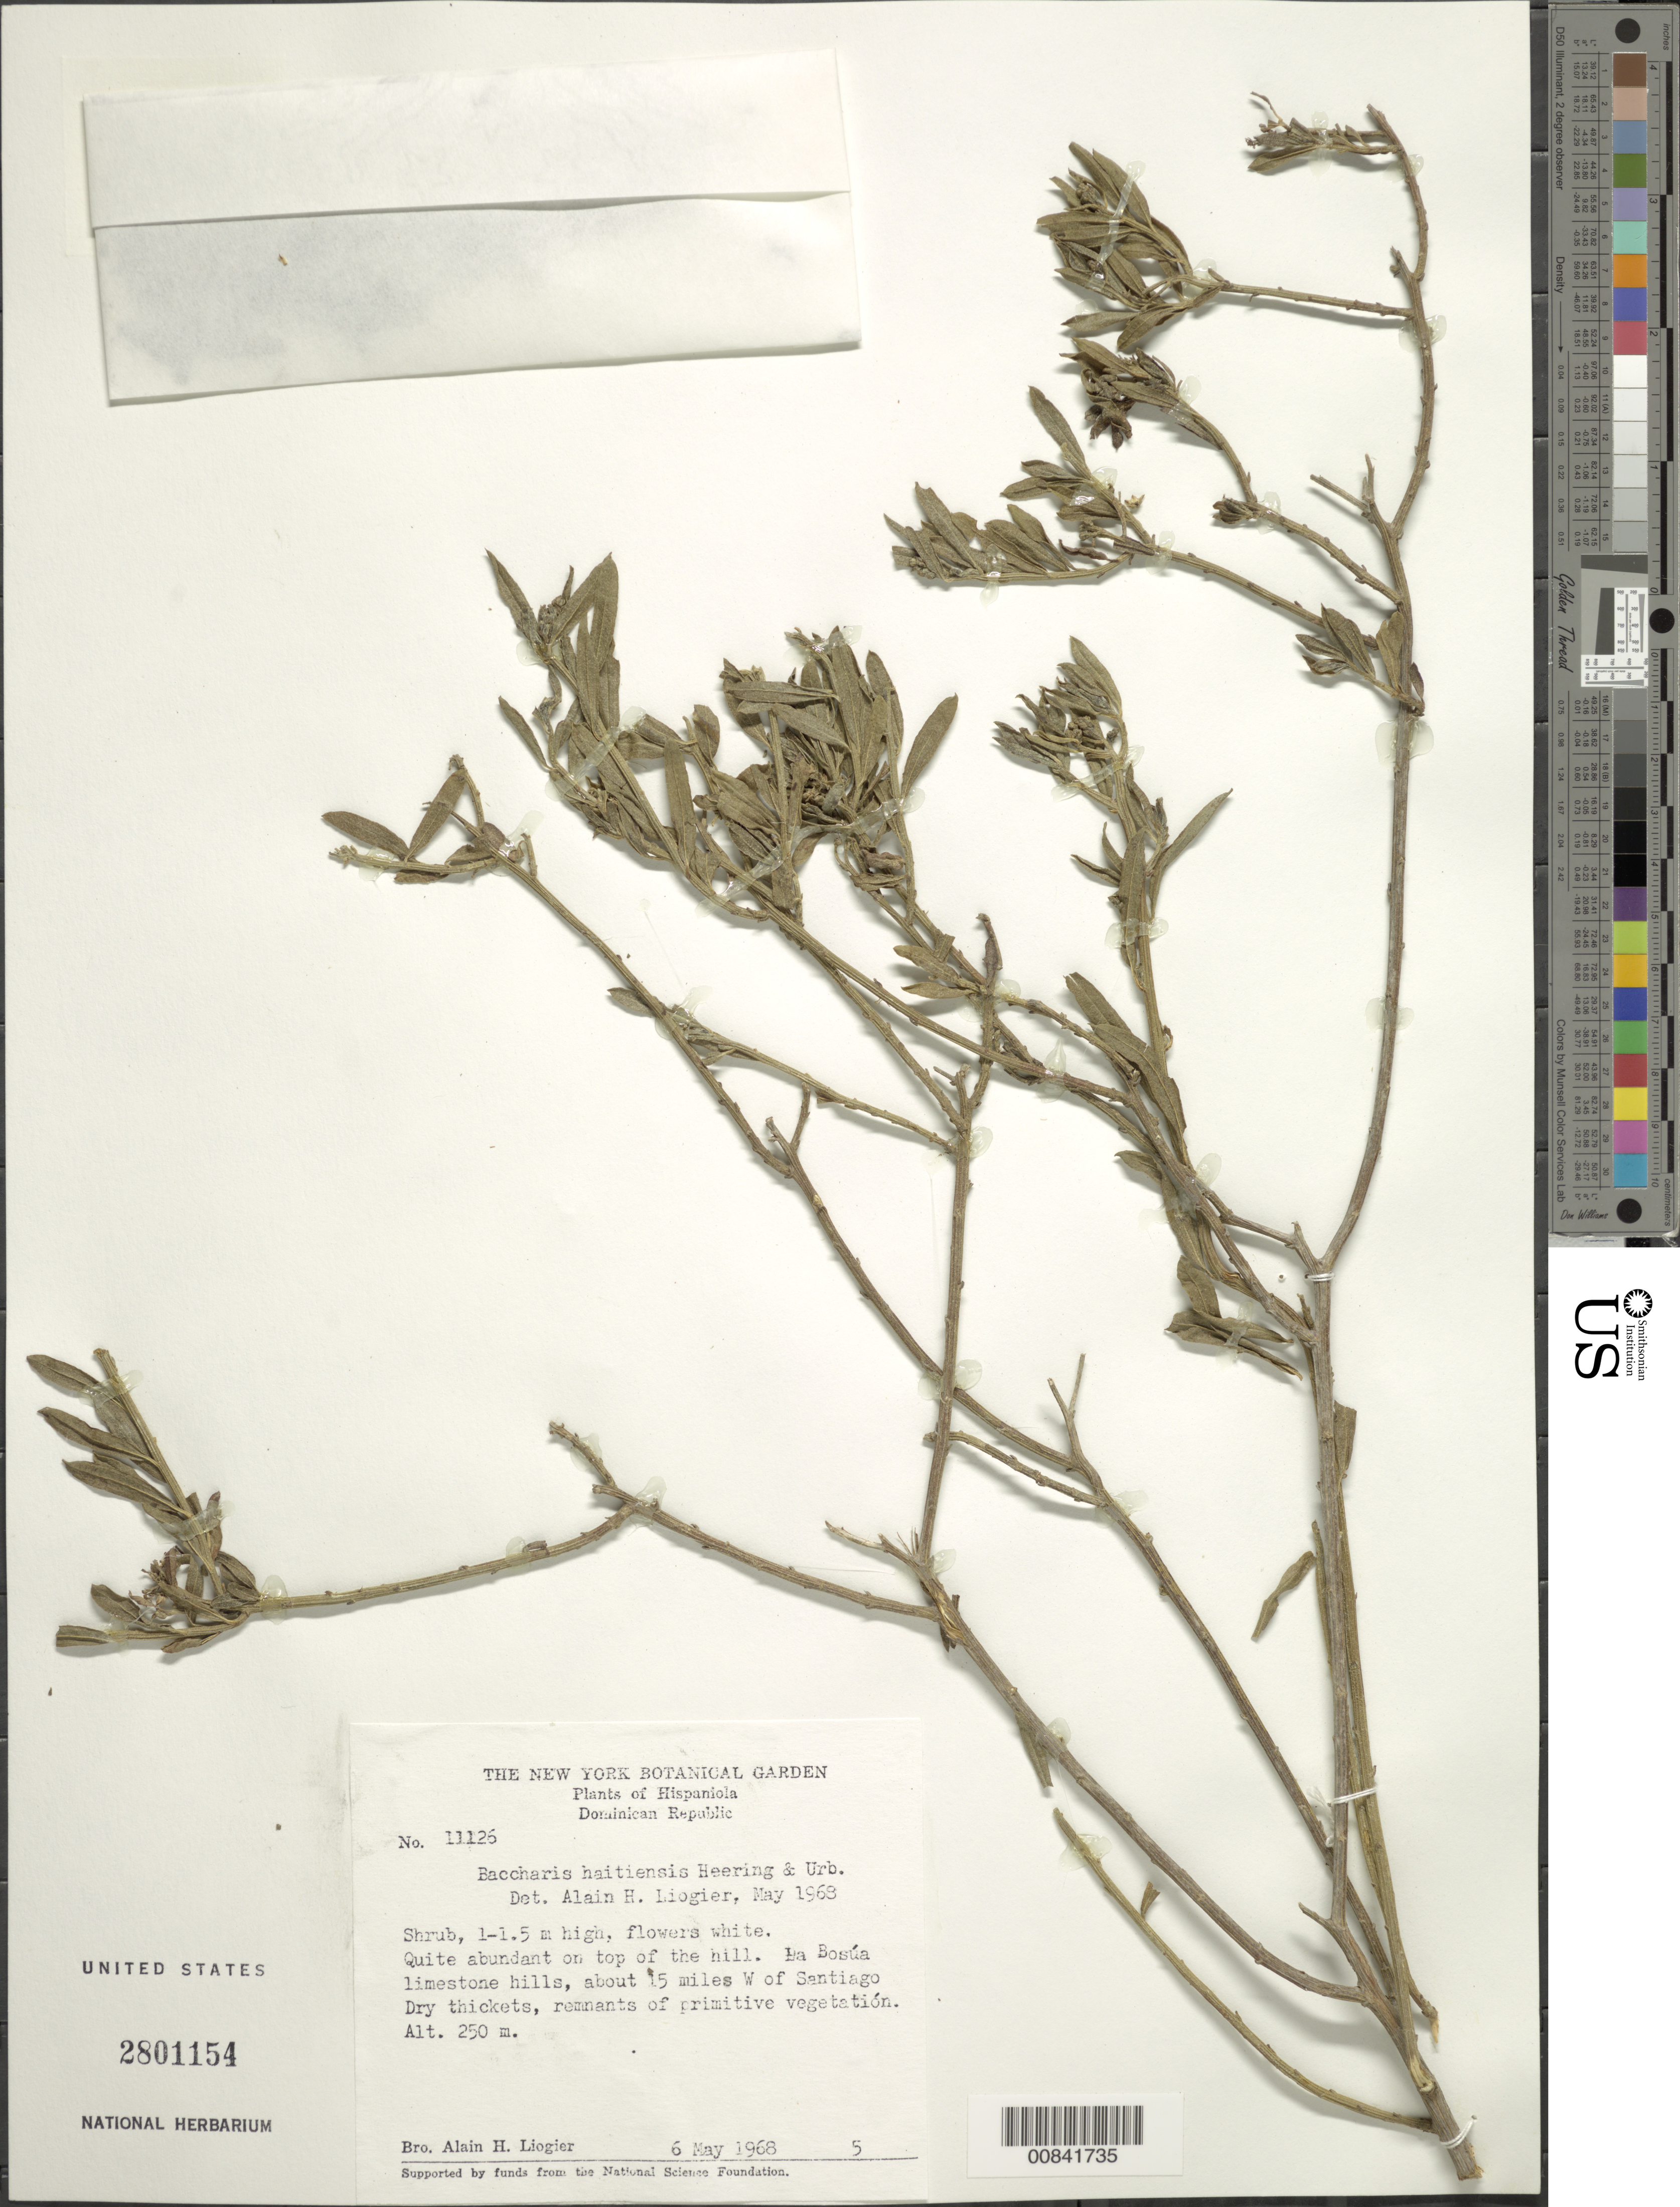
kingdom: Plantae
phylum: Tracheophyta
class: Magnoliopsida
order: Asterales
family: Asteraceae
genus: Baccharis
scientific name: Baccharis haitiensis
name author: Heering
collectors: A. H. Liogier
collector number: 11126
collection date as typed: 06 May 1968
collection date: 1968-05-06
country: Dominican Republic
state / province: Santiago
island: Hispaniola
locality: La Bosúa, about 15 miles W of Santiago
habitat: Dry thickets, on limestone hills, remnants of primitive vegetation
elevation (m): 250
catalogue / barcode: US 2801154